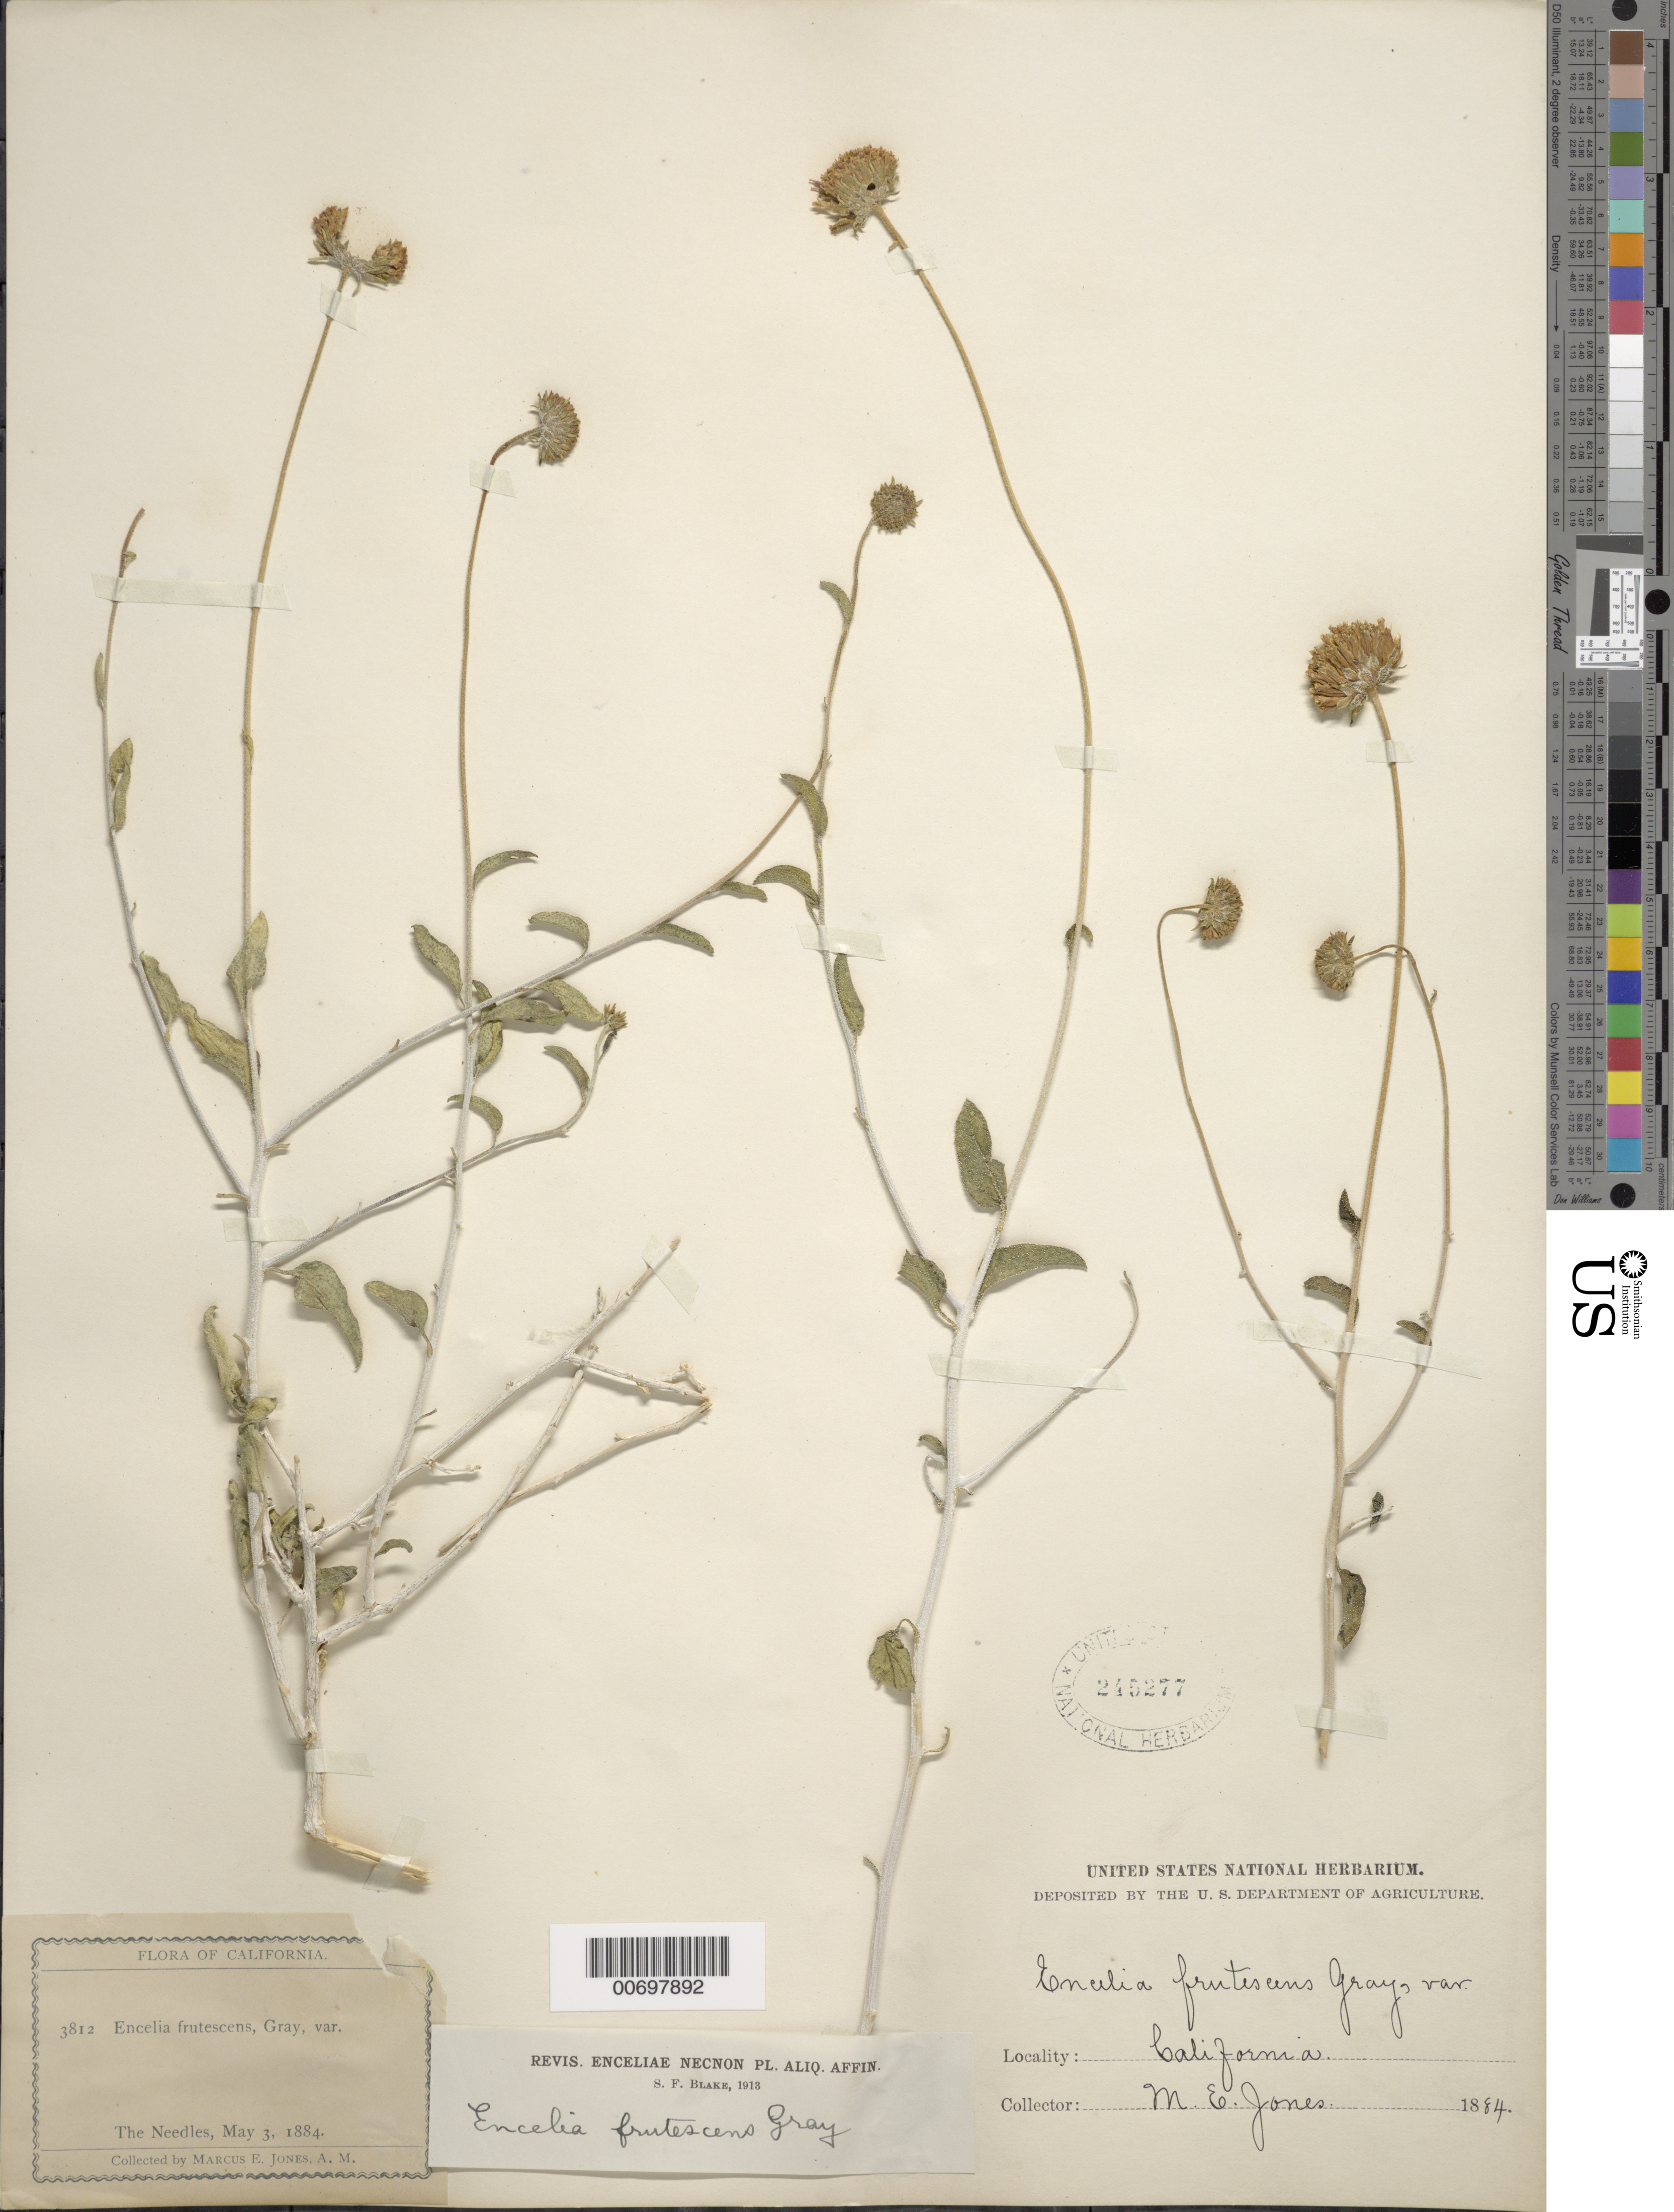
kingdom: Plantae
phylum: Tracheophyta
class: Magnoliopsida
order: Asterales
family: Asteraceae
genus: Encelia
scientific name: Encelia frutescens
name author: (A. Gray) A. Gray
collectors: M. E. Jones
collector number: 3812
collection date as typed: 03 May 1884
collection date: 1884-05-03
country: United States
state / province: California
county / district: San Bernardino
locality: The Needles.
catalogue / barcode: US 245277